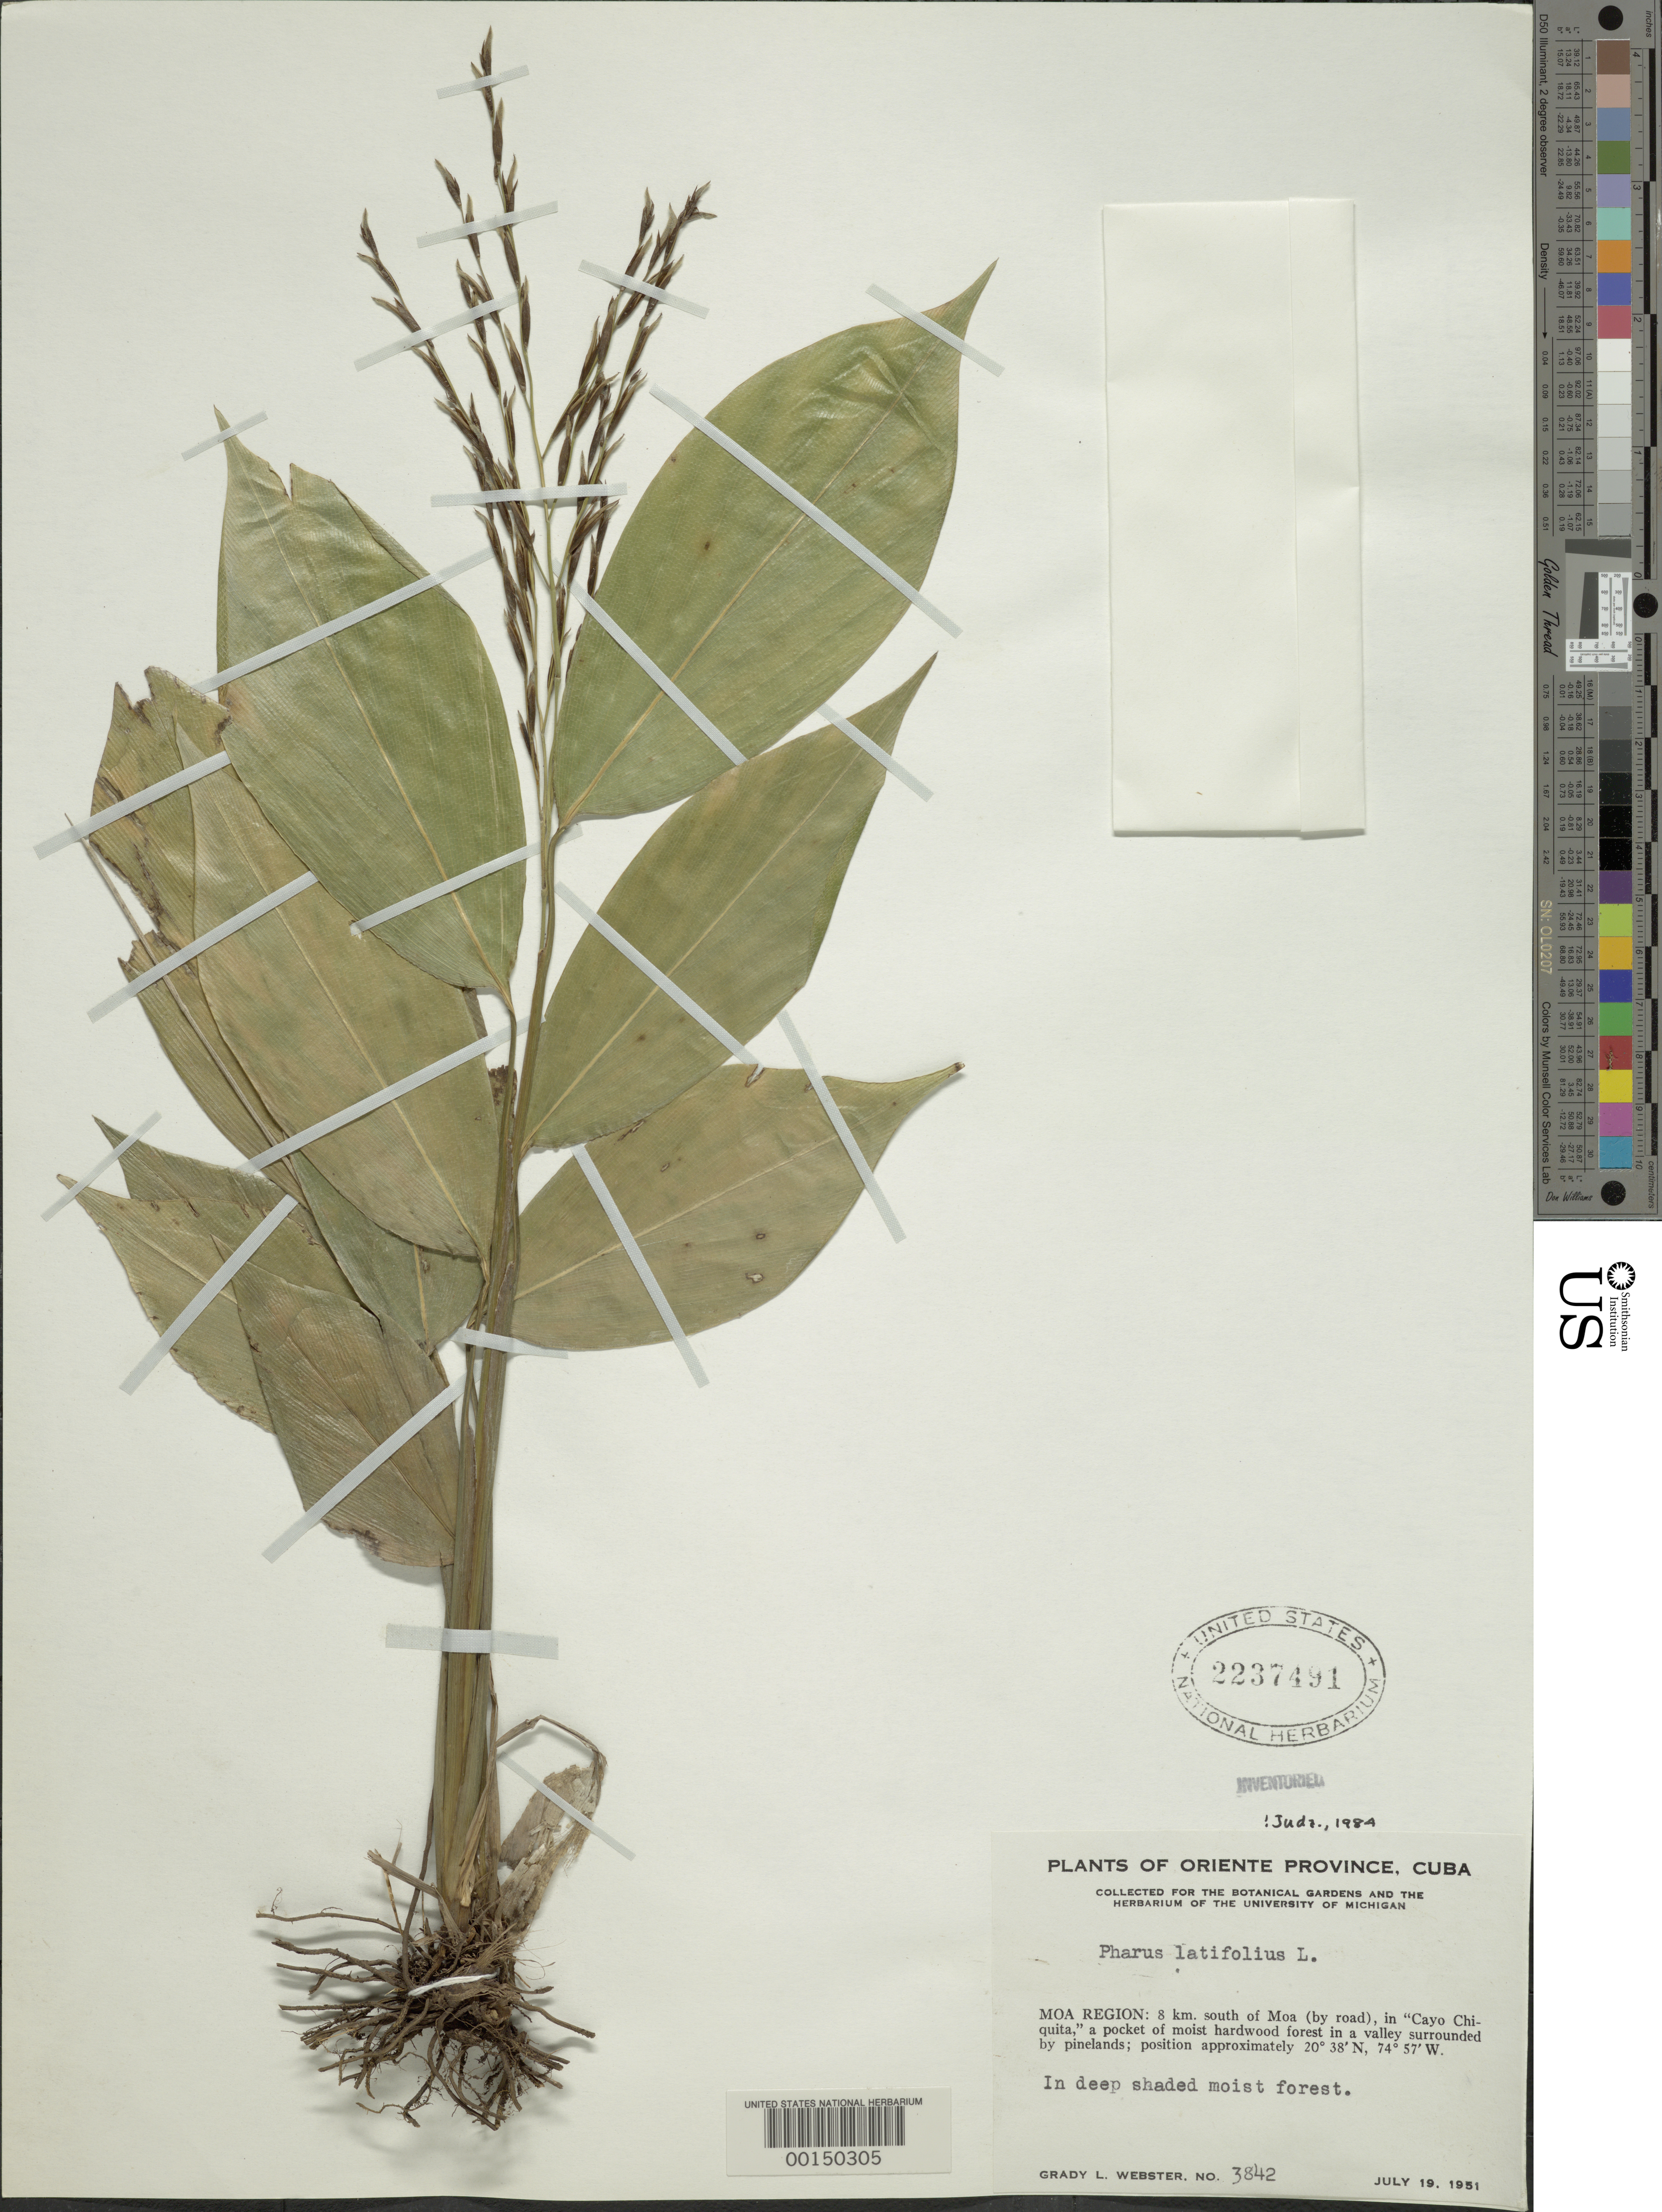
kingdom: Plantae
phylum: Tracheophyta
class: Liliopsida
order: Poales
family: Poaceae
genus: Pharus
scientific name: Pharus latifolius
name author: L.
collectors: G. L. Webster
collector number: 3842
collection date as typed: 19 Jul 1951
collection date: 1951-07-19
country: Cuba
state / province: Oriente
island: Greater Antilles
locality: Moa, lat 20 38'n: long. 74 57'w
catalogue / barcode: US 2237491